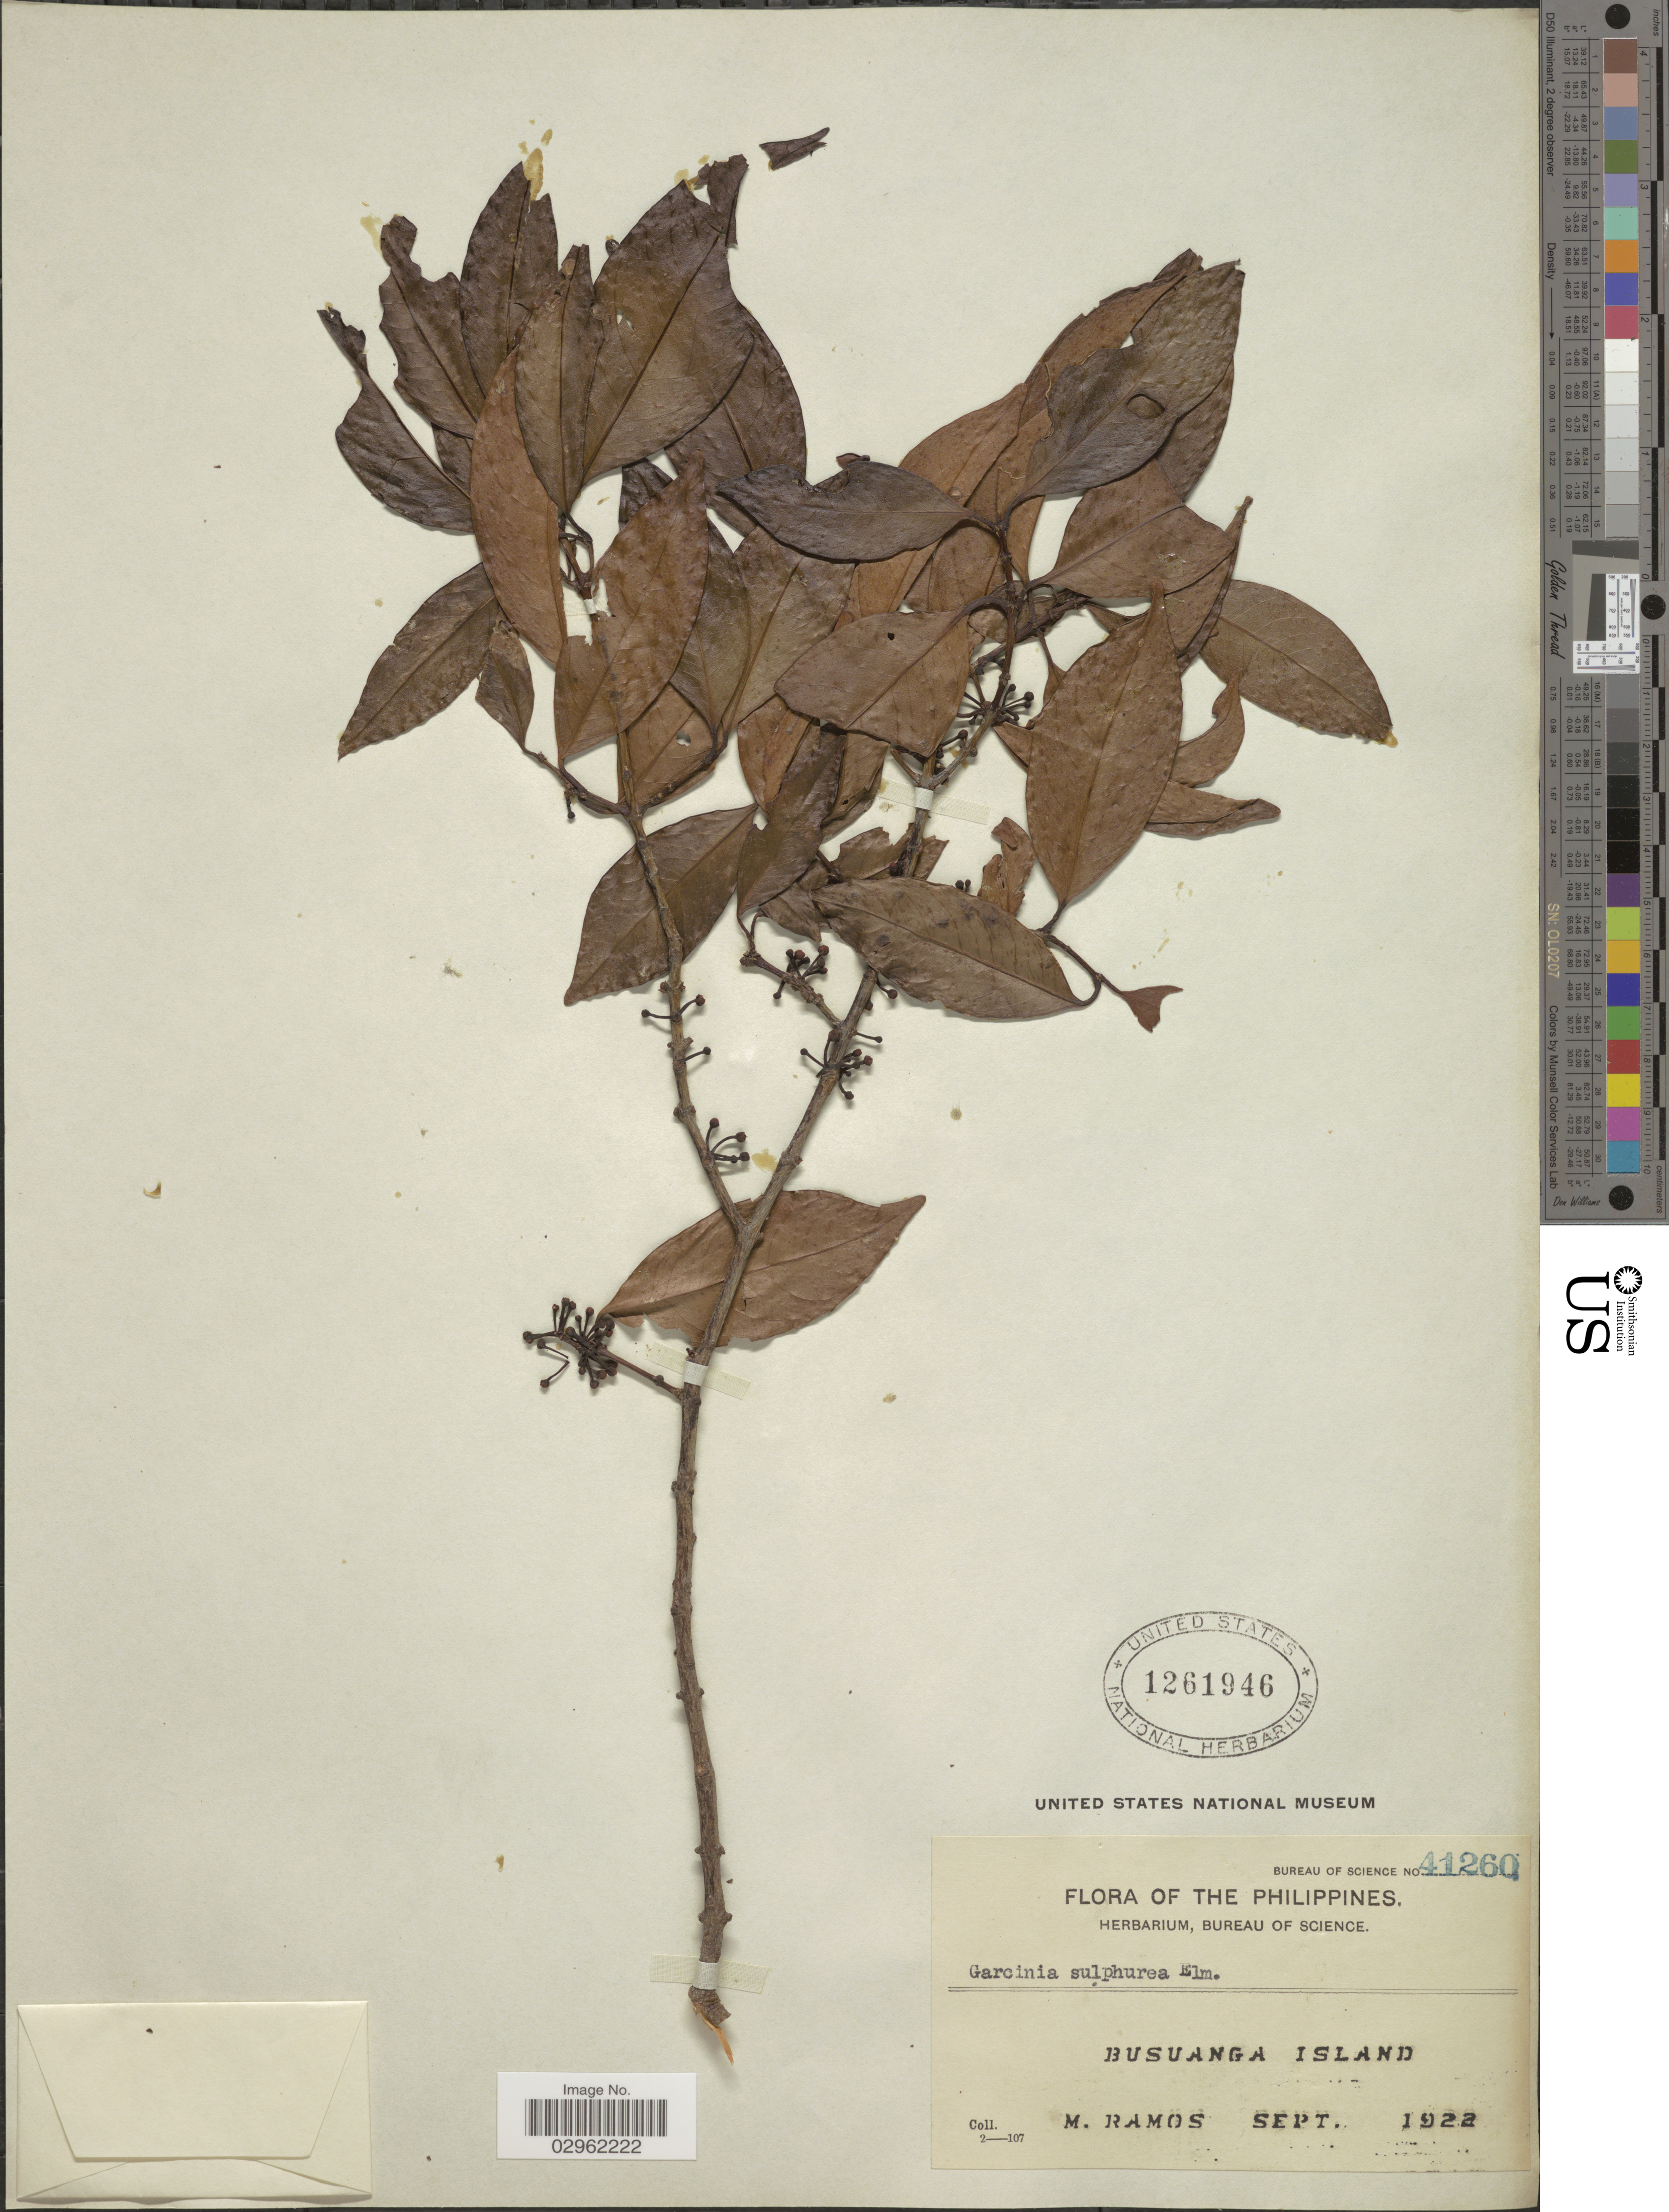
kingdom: Plantae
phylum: Tracheophyta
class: Magnoliopsida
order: Malpighiales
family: Clusiaceae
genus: Garcinia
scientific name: Garcinia sulphurea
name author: Elmer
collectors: M. Ramos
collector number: Bureau of Science 41260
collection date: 1922-09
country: Philippines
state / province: Mimaropa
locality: Busuanga Island.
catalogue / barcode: US 1261946